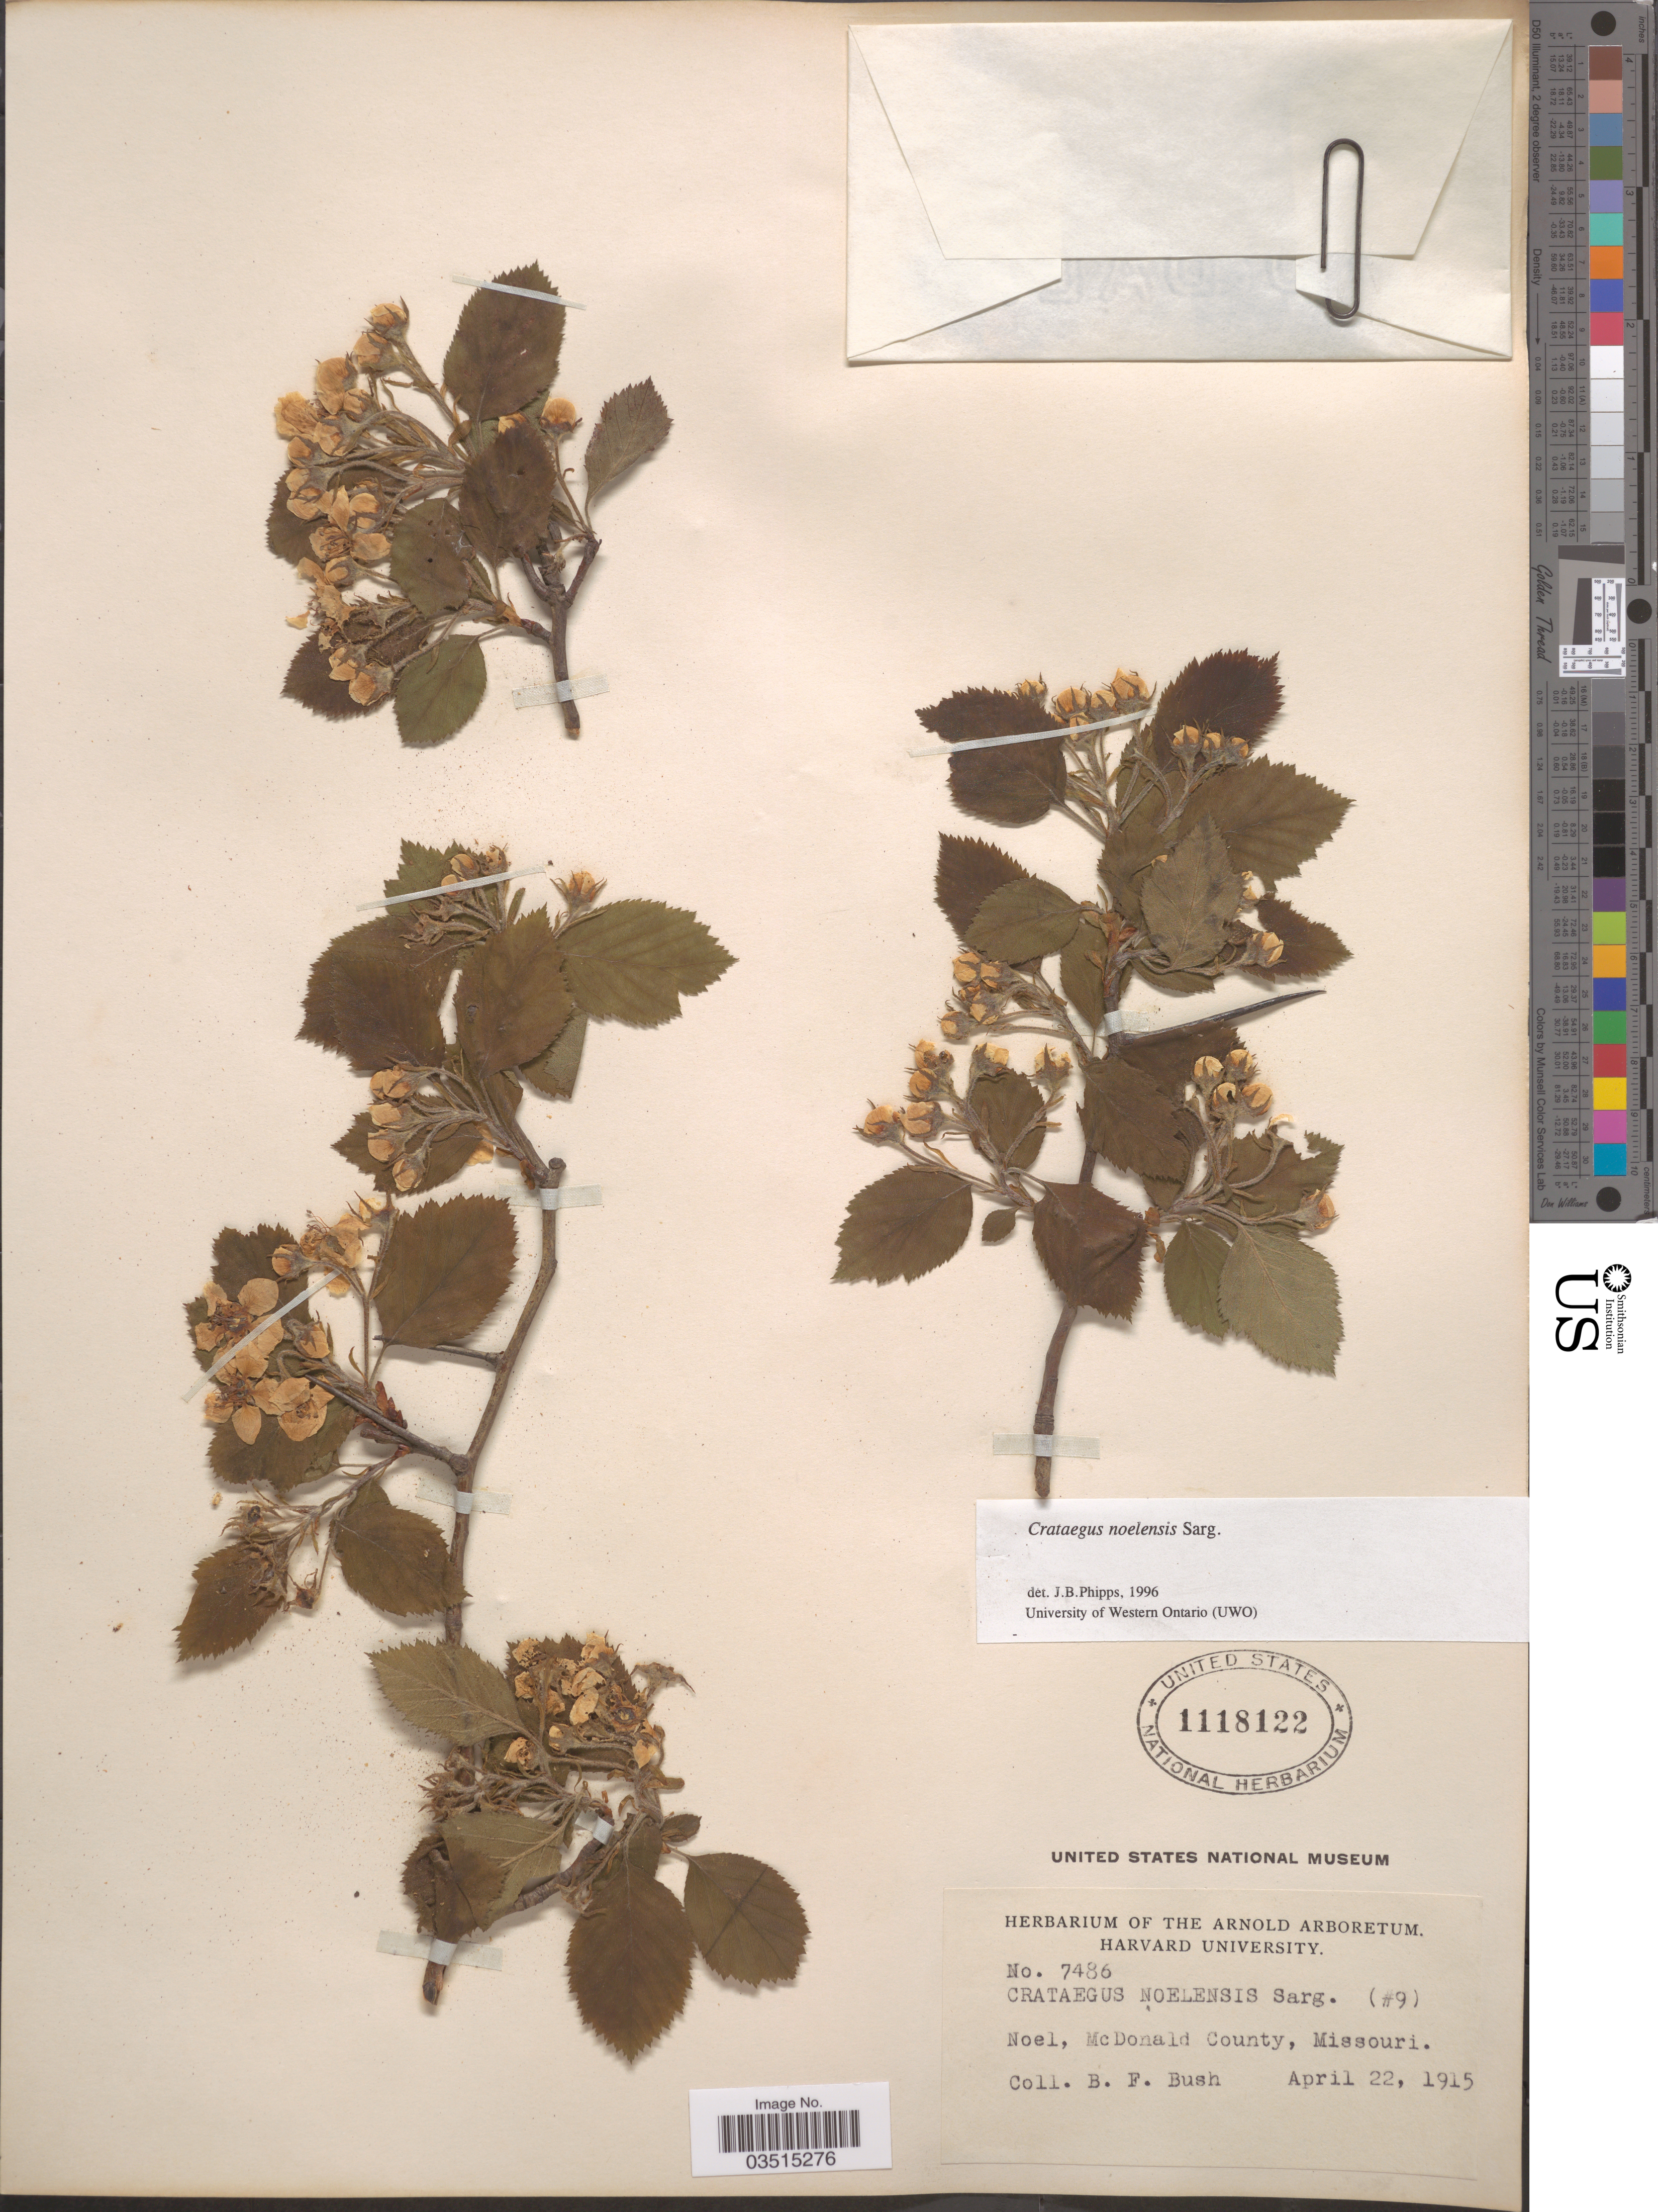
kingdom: Plantae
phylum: Tracheophyta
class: Magnoliopsida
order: Rosales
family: Rosaceae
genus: Crataegus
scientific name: Crataegus noelensis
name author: Sarg.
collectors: B. F. Bush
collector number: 7486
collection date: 1915-04-22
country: United States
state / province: Missouri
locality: Noel, McDonald County.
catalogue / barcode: US 1118122